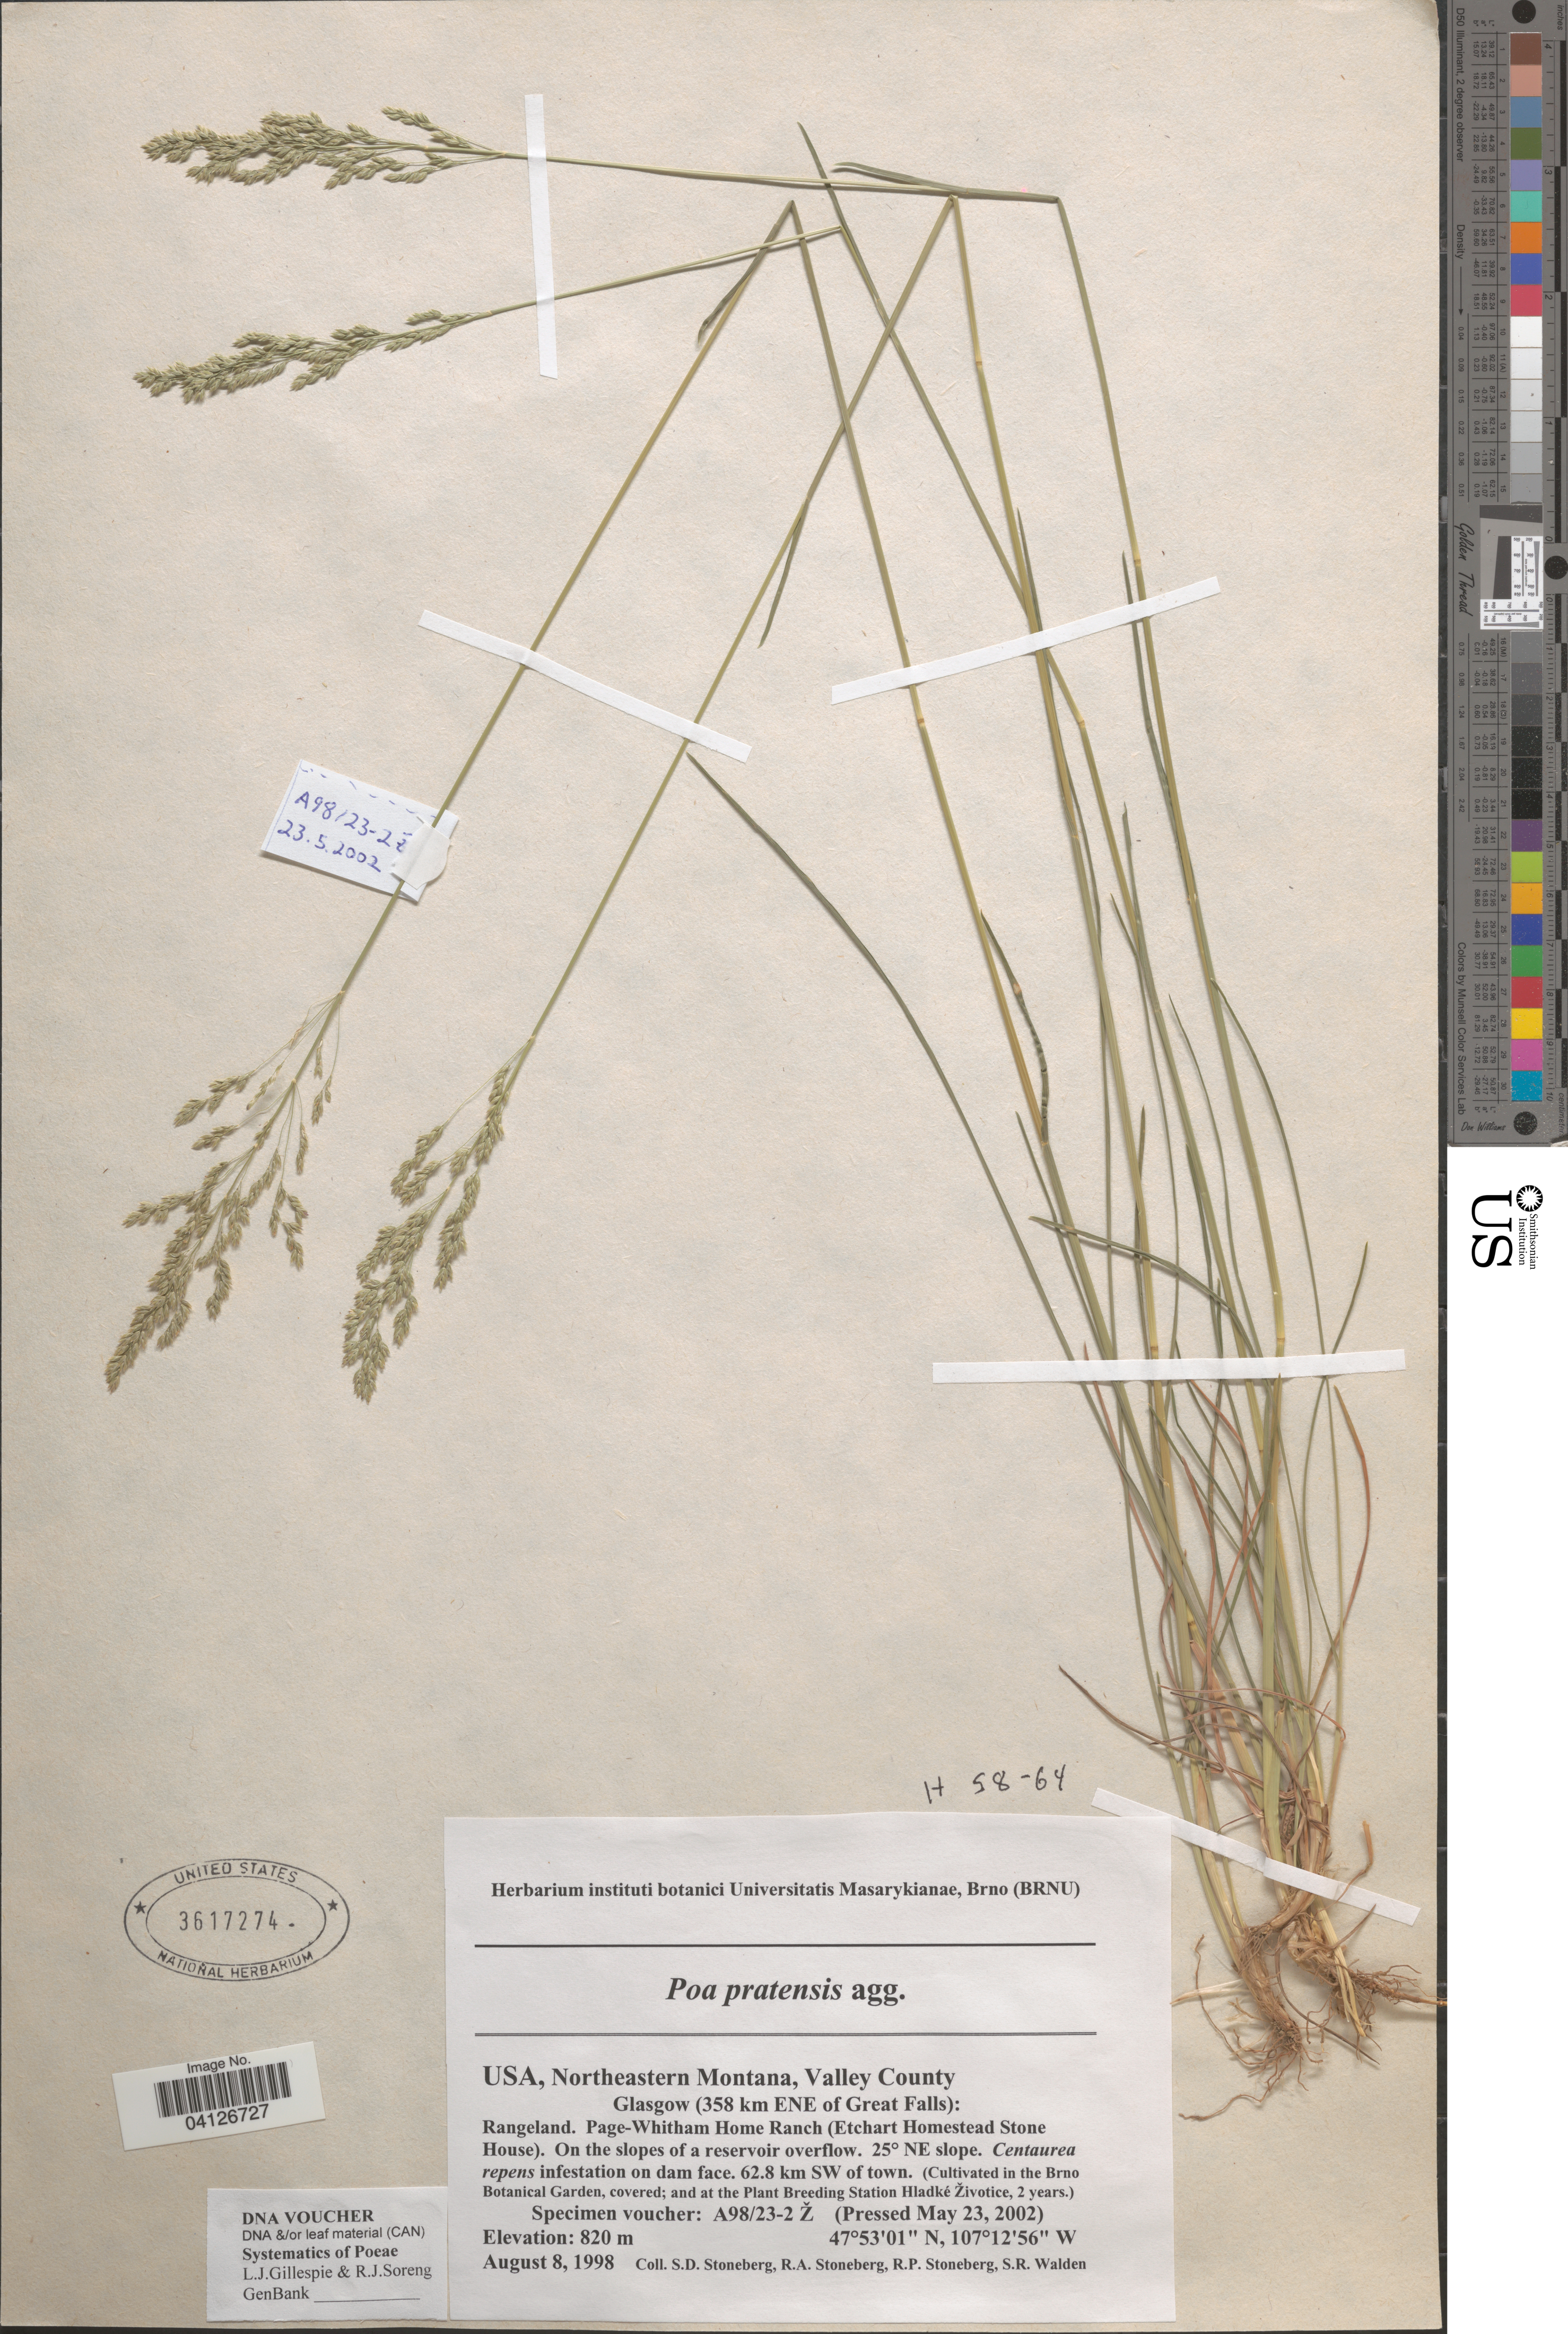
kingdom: Plantae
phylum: Tracheophyta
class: Liliopsida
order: Poales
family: Poaceae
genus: Poa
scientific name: Poa pratensis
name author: L.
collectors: Ex herb. instituti botanici Universitatis Masarykianae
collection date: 2002-05-23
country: Czechia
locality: (Cultivated in the Brno Botanical Garden, covered; and at the Plant Breeding Station Hladké Životice, 2 years.).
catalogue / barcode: US 3617274